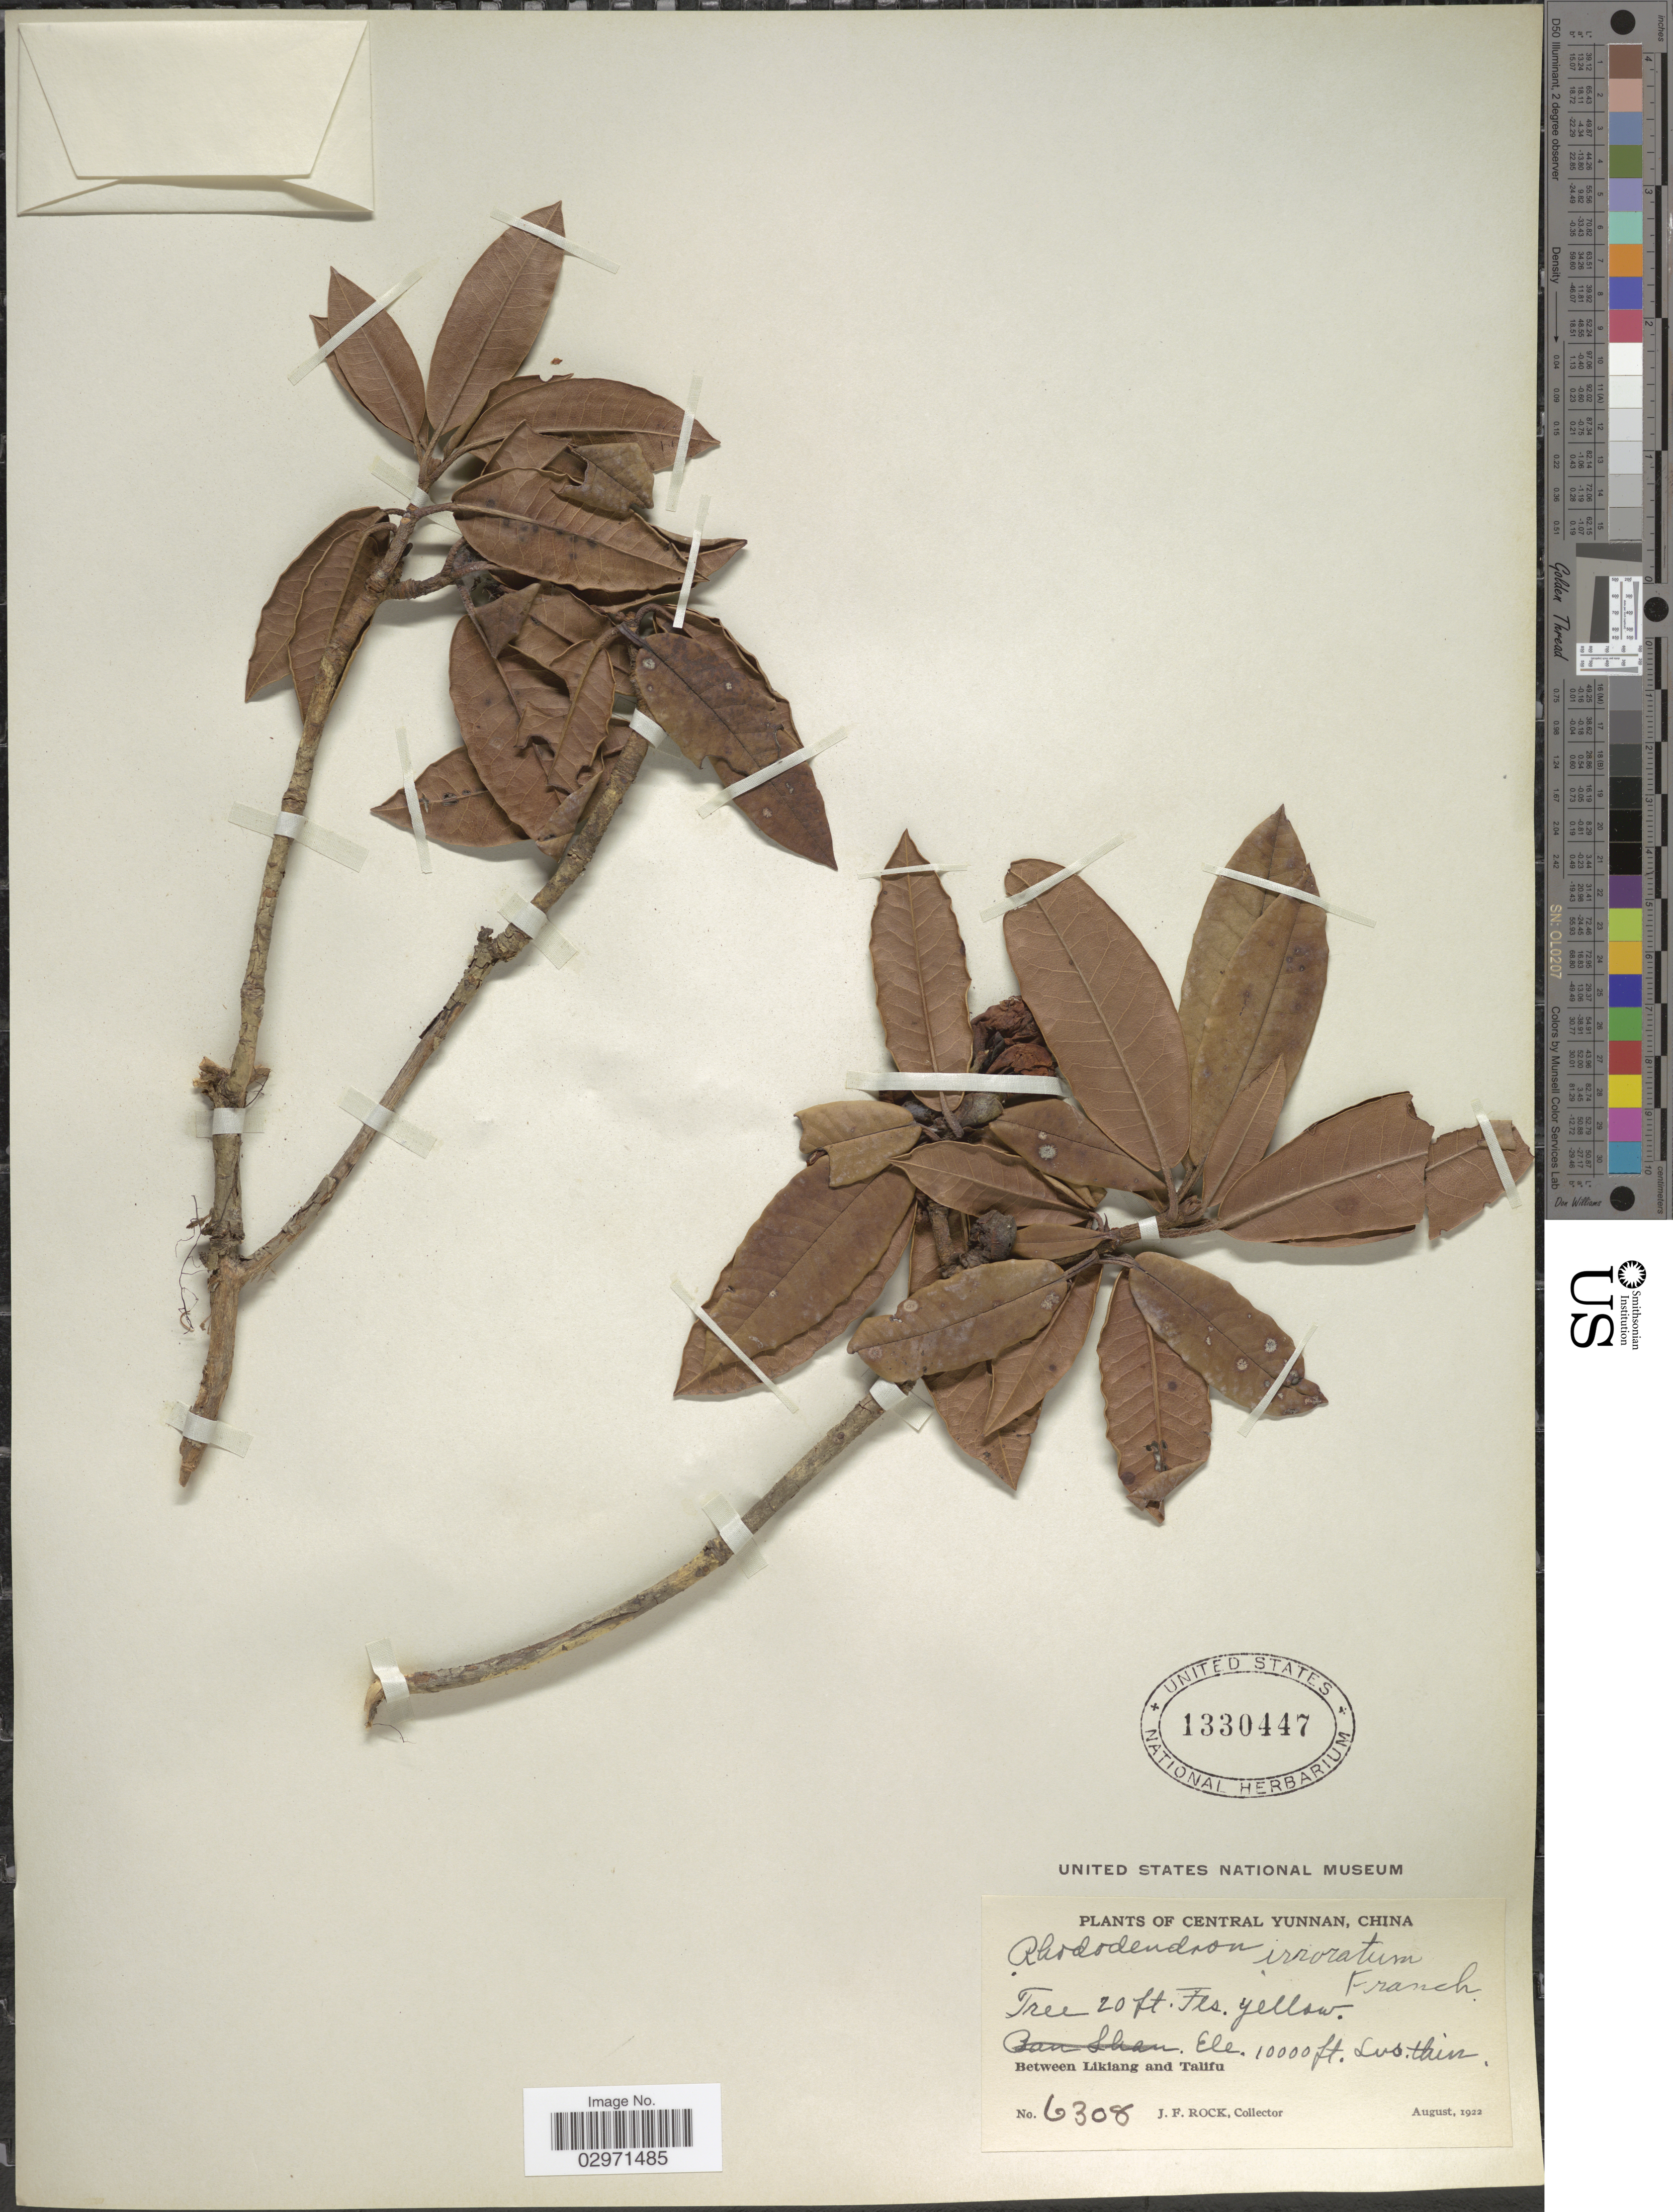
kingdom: Plantae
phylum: Tracheophyta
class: Magnoliopsida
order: Ericales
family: Ericaceae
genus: Rhododendron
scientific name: Rhododendron irroratum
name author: Franch.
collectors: J. Rock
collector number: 6308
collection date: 1922-08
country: China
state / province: Yunnan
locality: Central Yunnan. Between Likiang and Talifu.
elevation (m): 3048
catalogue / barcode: US 1330447